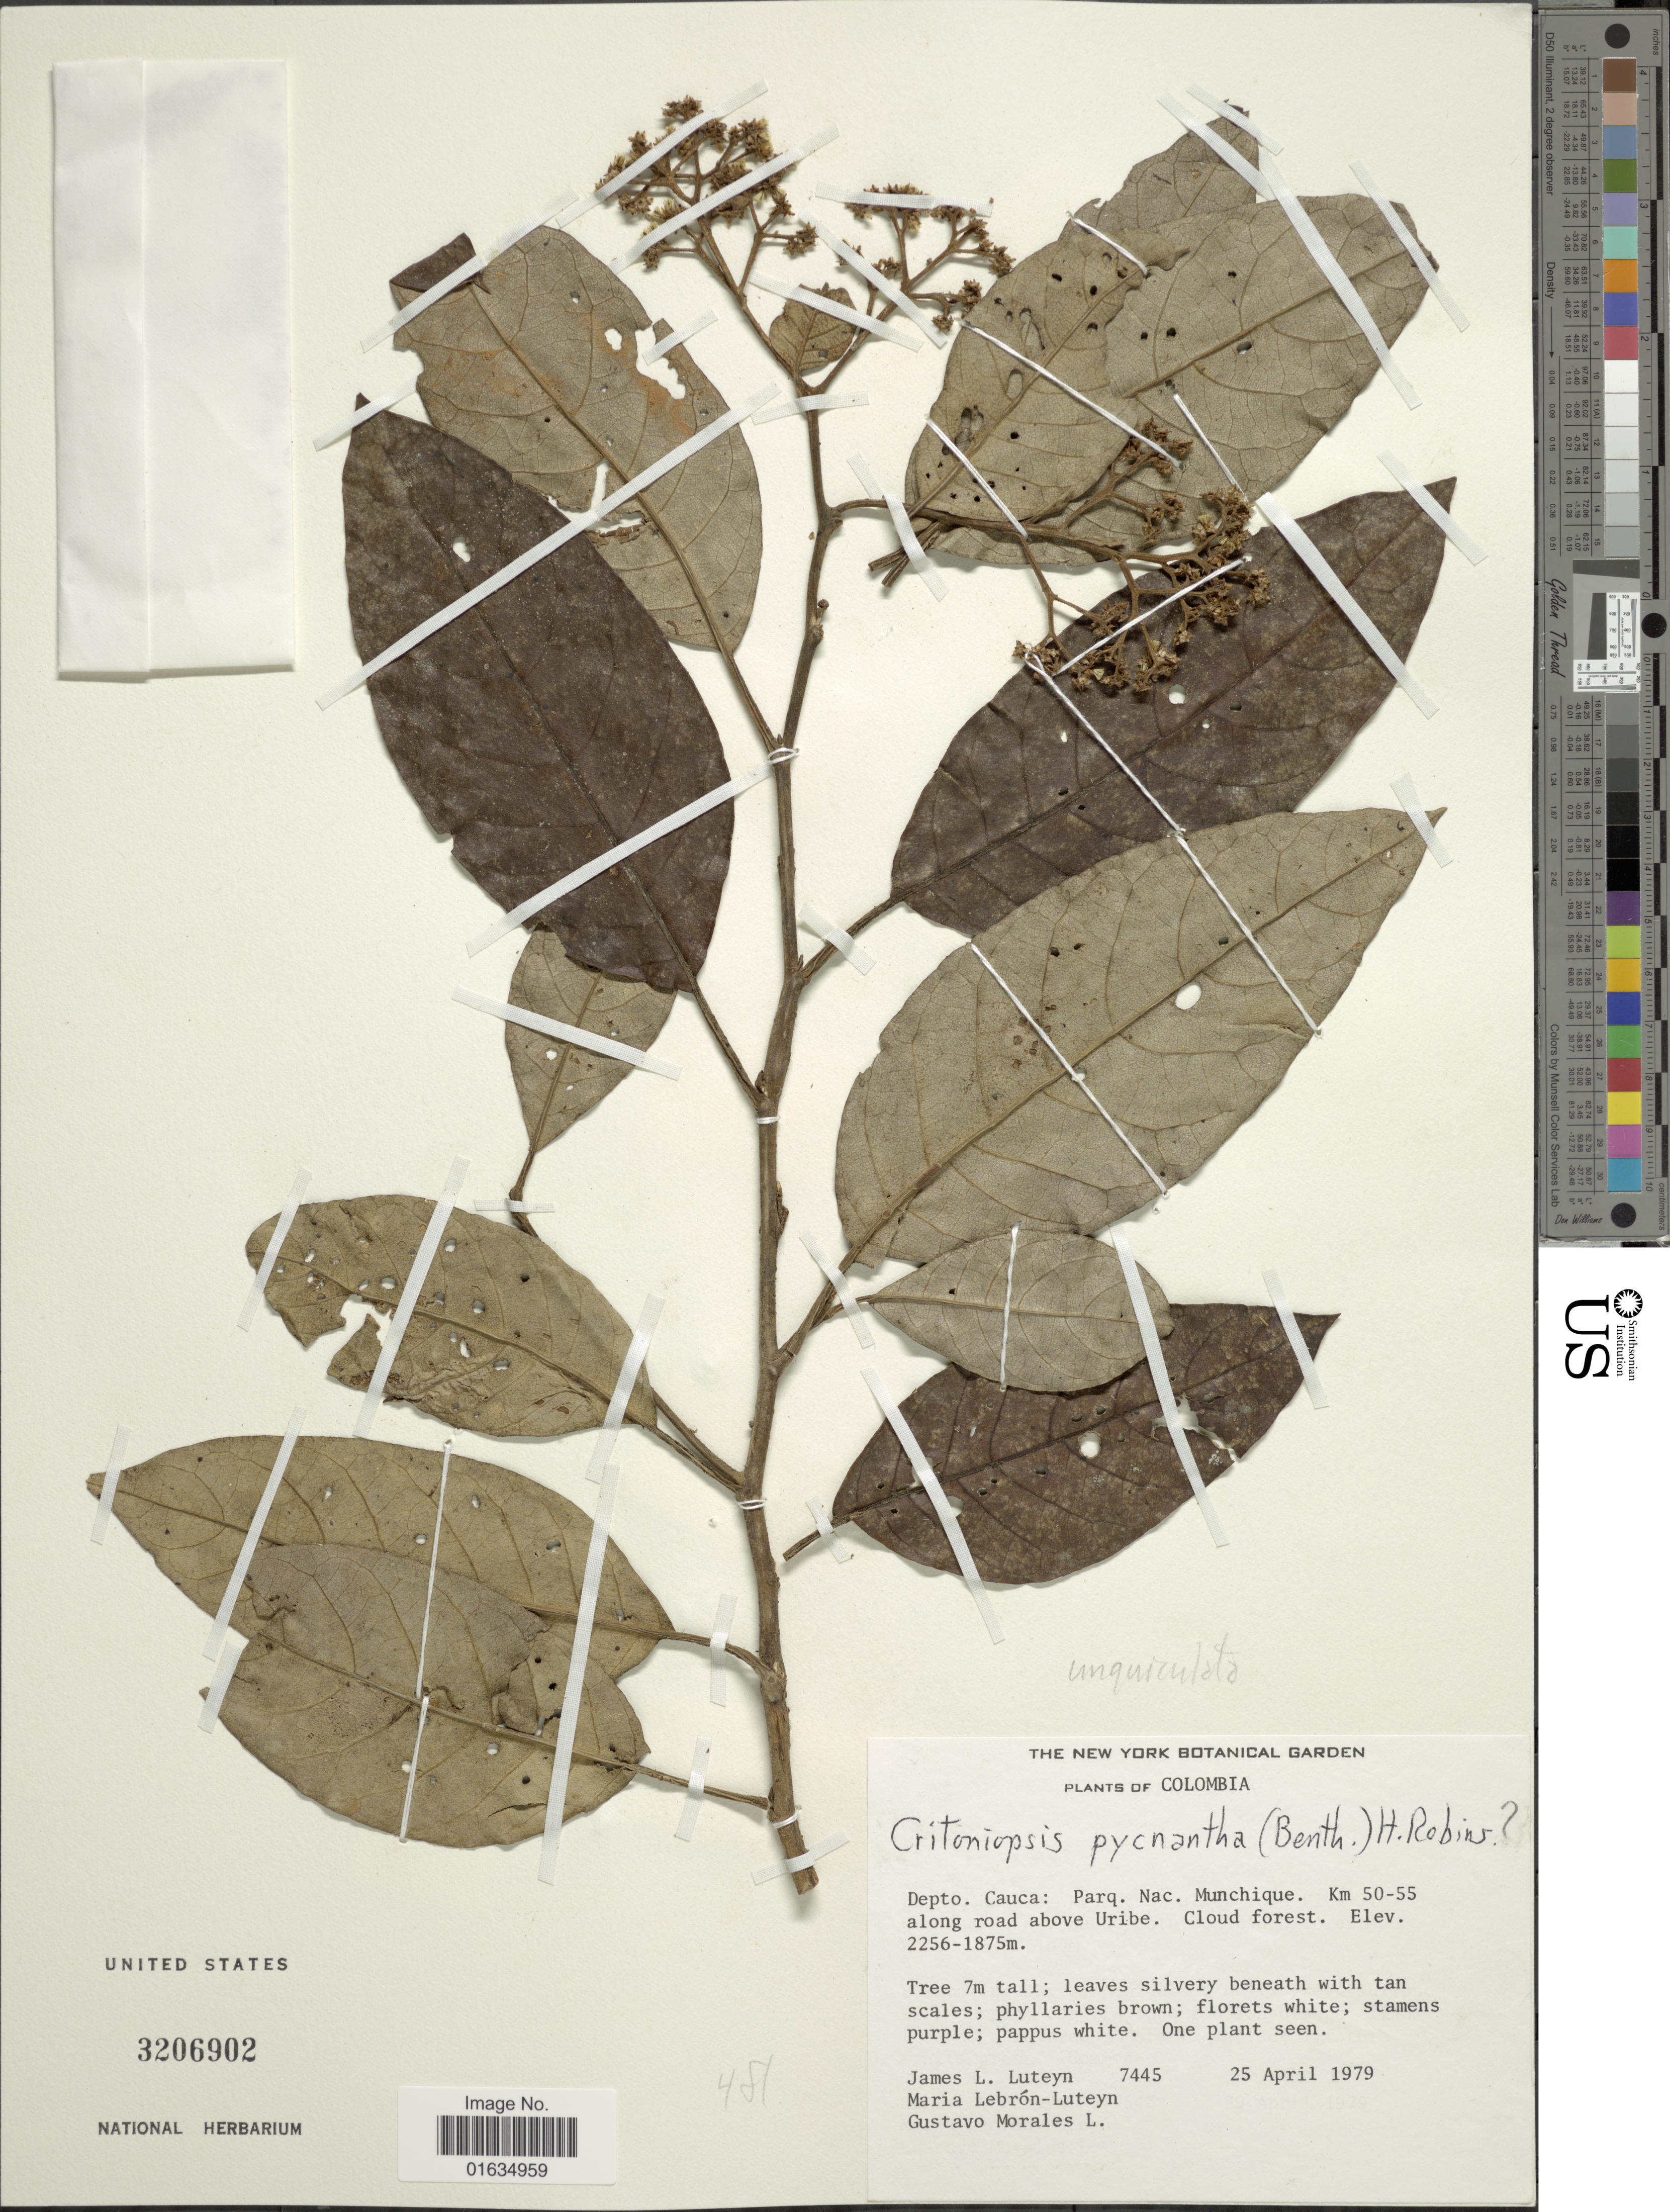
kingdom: Plantae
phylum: Tracheophyta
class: Magnoliopsida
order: Asterales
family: Asteraceae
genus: Critoniopsis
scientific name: Critoniopsis unguiculata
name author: (Cuatrec.) H. Rob.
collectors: J. L. Luteyn, M. L. Lebrón-Luteyn & G. Morales L.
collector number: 7445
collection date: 1979-04-25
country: Colombia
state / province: Cauca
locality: Depto. Cauca, Parq. Nac. Munchique, km 50-55 along road above Uribe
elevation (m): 1875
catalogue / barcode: US 3206902